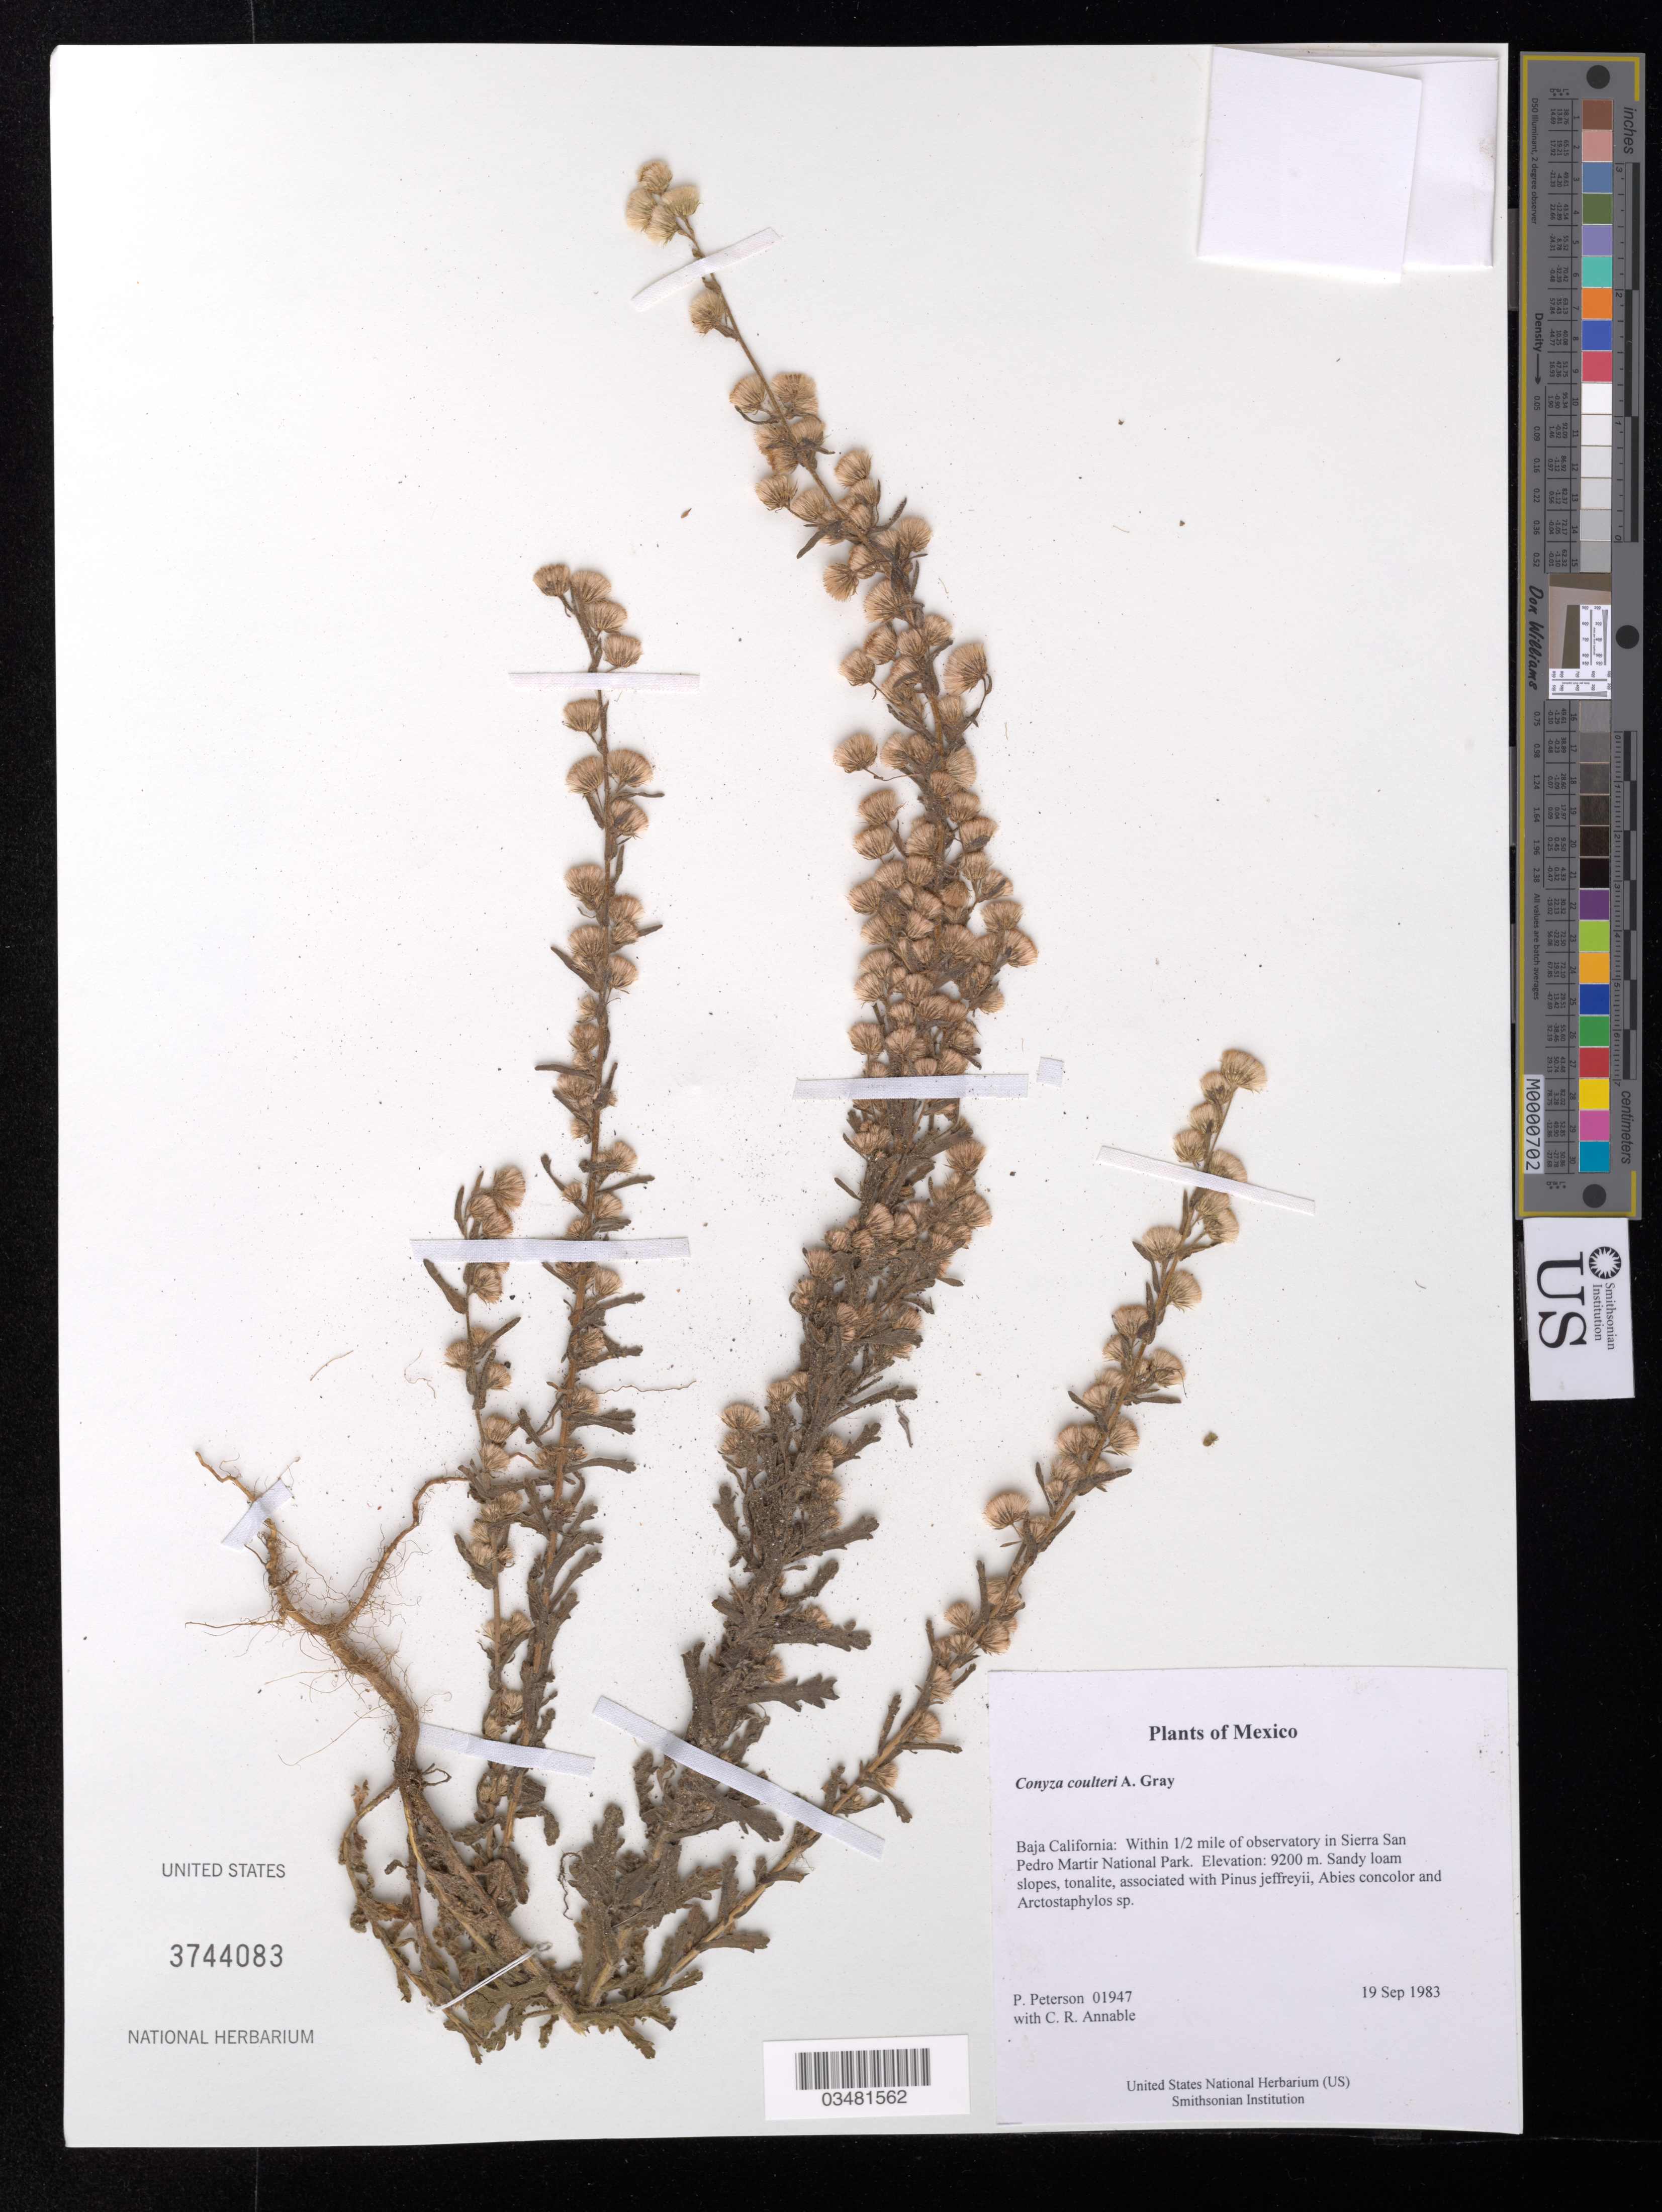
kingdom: Plantae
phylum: Tracheophyta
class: Magnoliopsida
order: Asterales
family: Asteraceae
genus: Conyza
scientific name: Conyza coulteri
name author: A. Gray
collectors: P. M. Peterson & C. R. Annable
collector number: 01947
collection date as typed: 19 Sep 1983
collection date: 1983-09-19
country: Mexico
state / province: Baja California Norte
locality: Within 1/2 mile of observatory in Sierra San Pedro Martir National Park.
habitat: Sandy loam slopes, tonalite, associated with Pinus jeffreyii, Abies concolor and Arctostaphylos sp.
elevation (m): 9200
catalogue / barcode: US 3744083